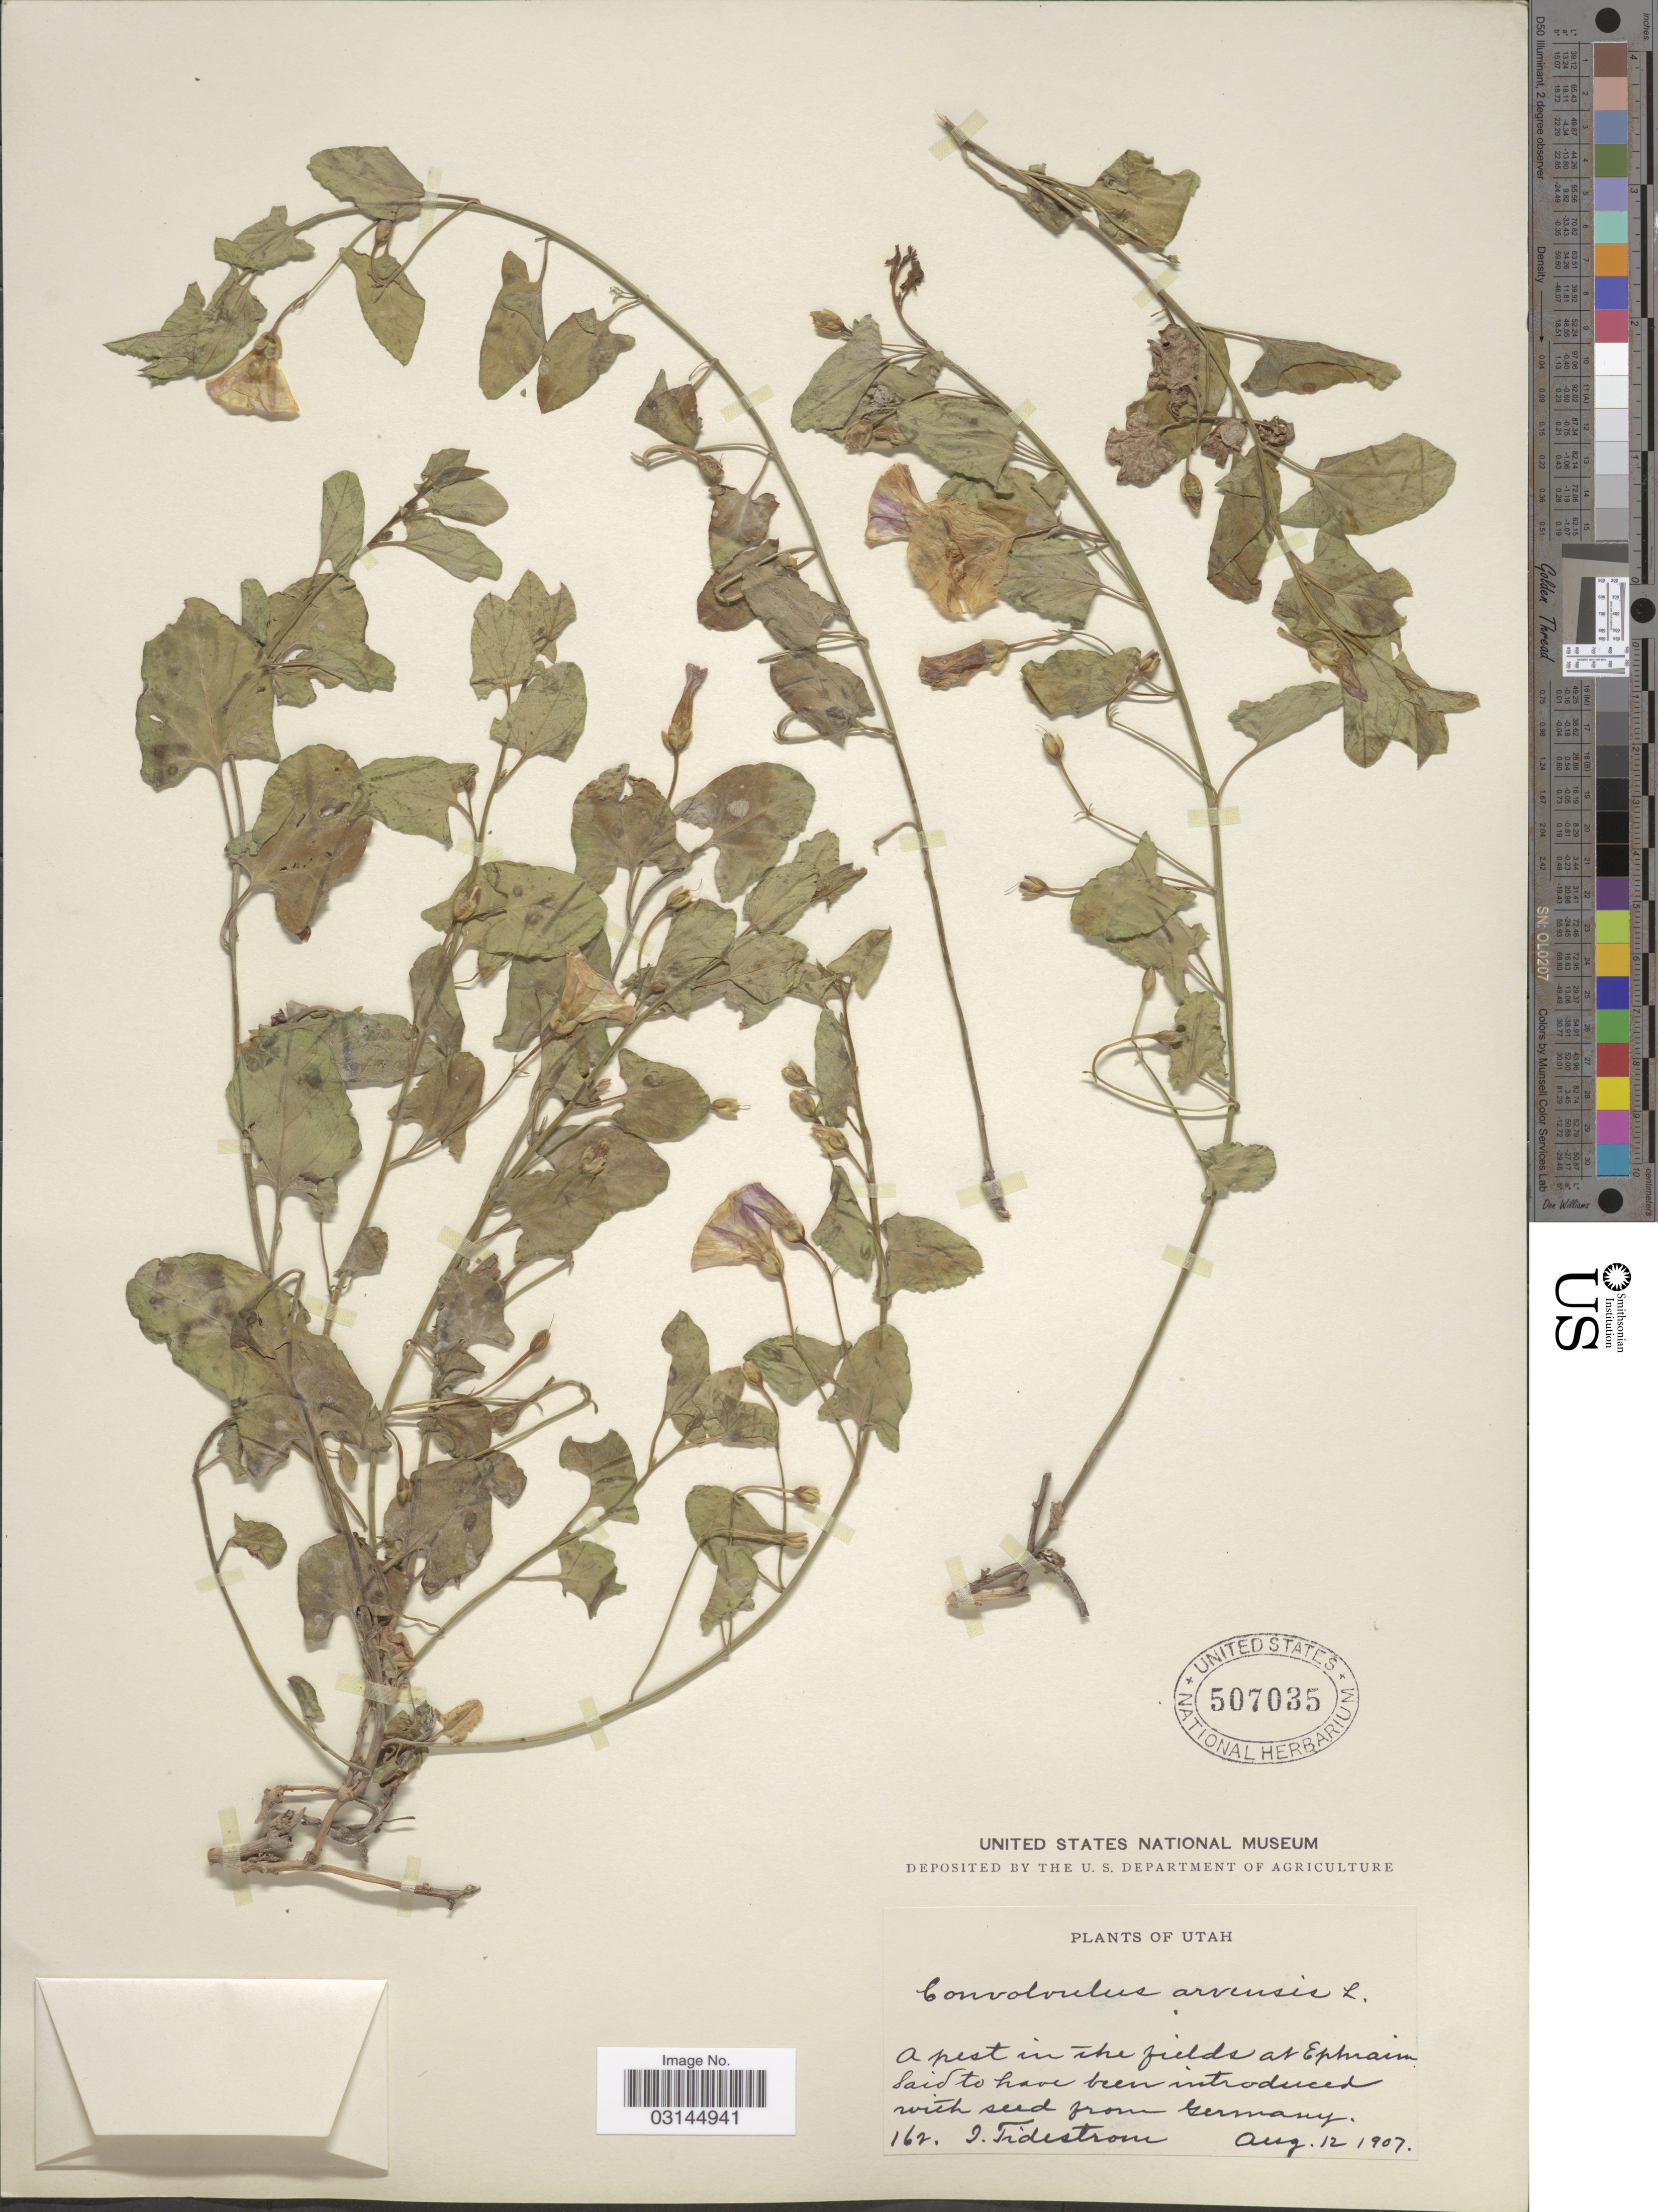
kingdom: Plantae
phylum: Tracheophyta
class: Magnoliopsida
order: Solanales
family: Convolvulaceae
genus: Convolvulus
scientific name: Convolvulus arvensis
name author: L.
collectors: I. F. Tidestrom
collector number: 162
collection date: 1907-08-12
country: United States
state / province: Utah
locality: A pest in the fields at Ephraim.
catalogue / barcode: US 507035